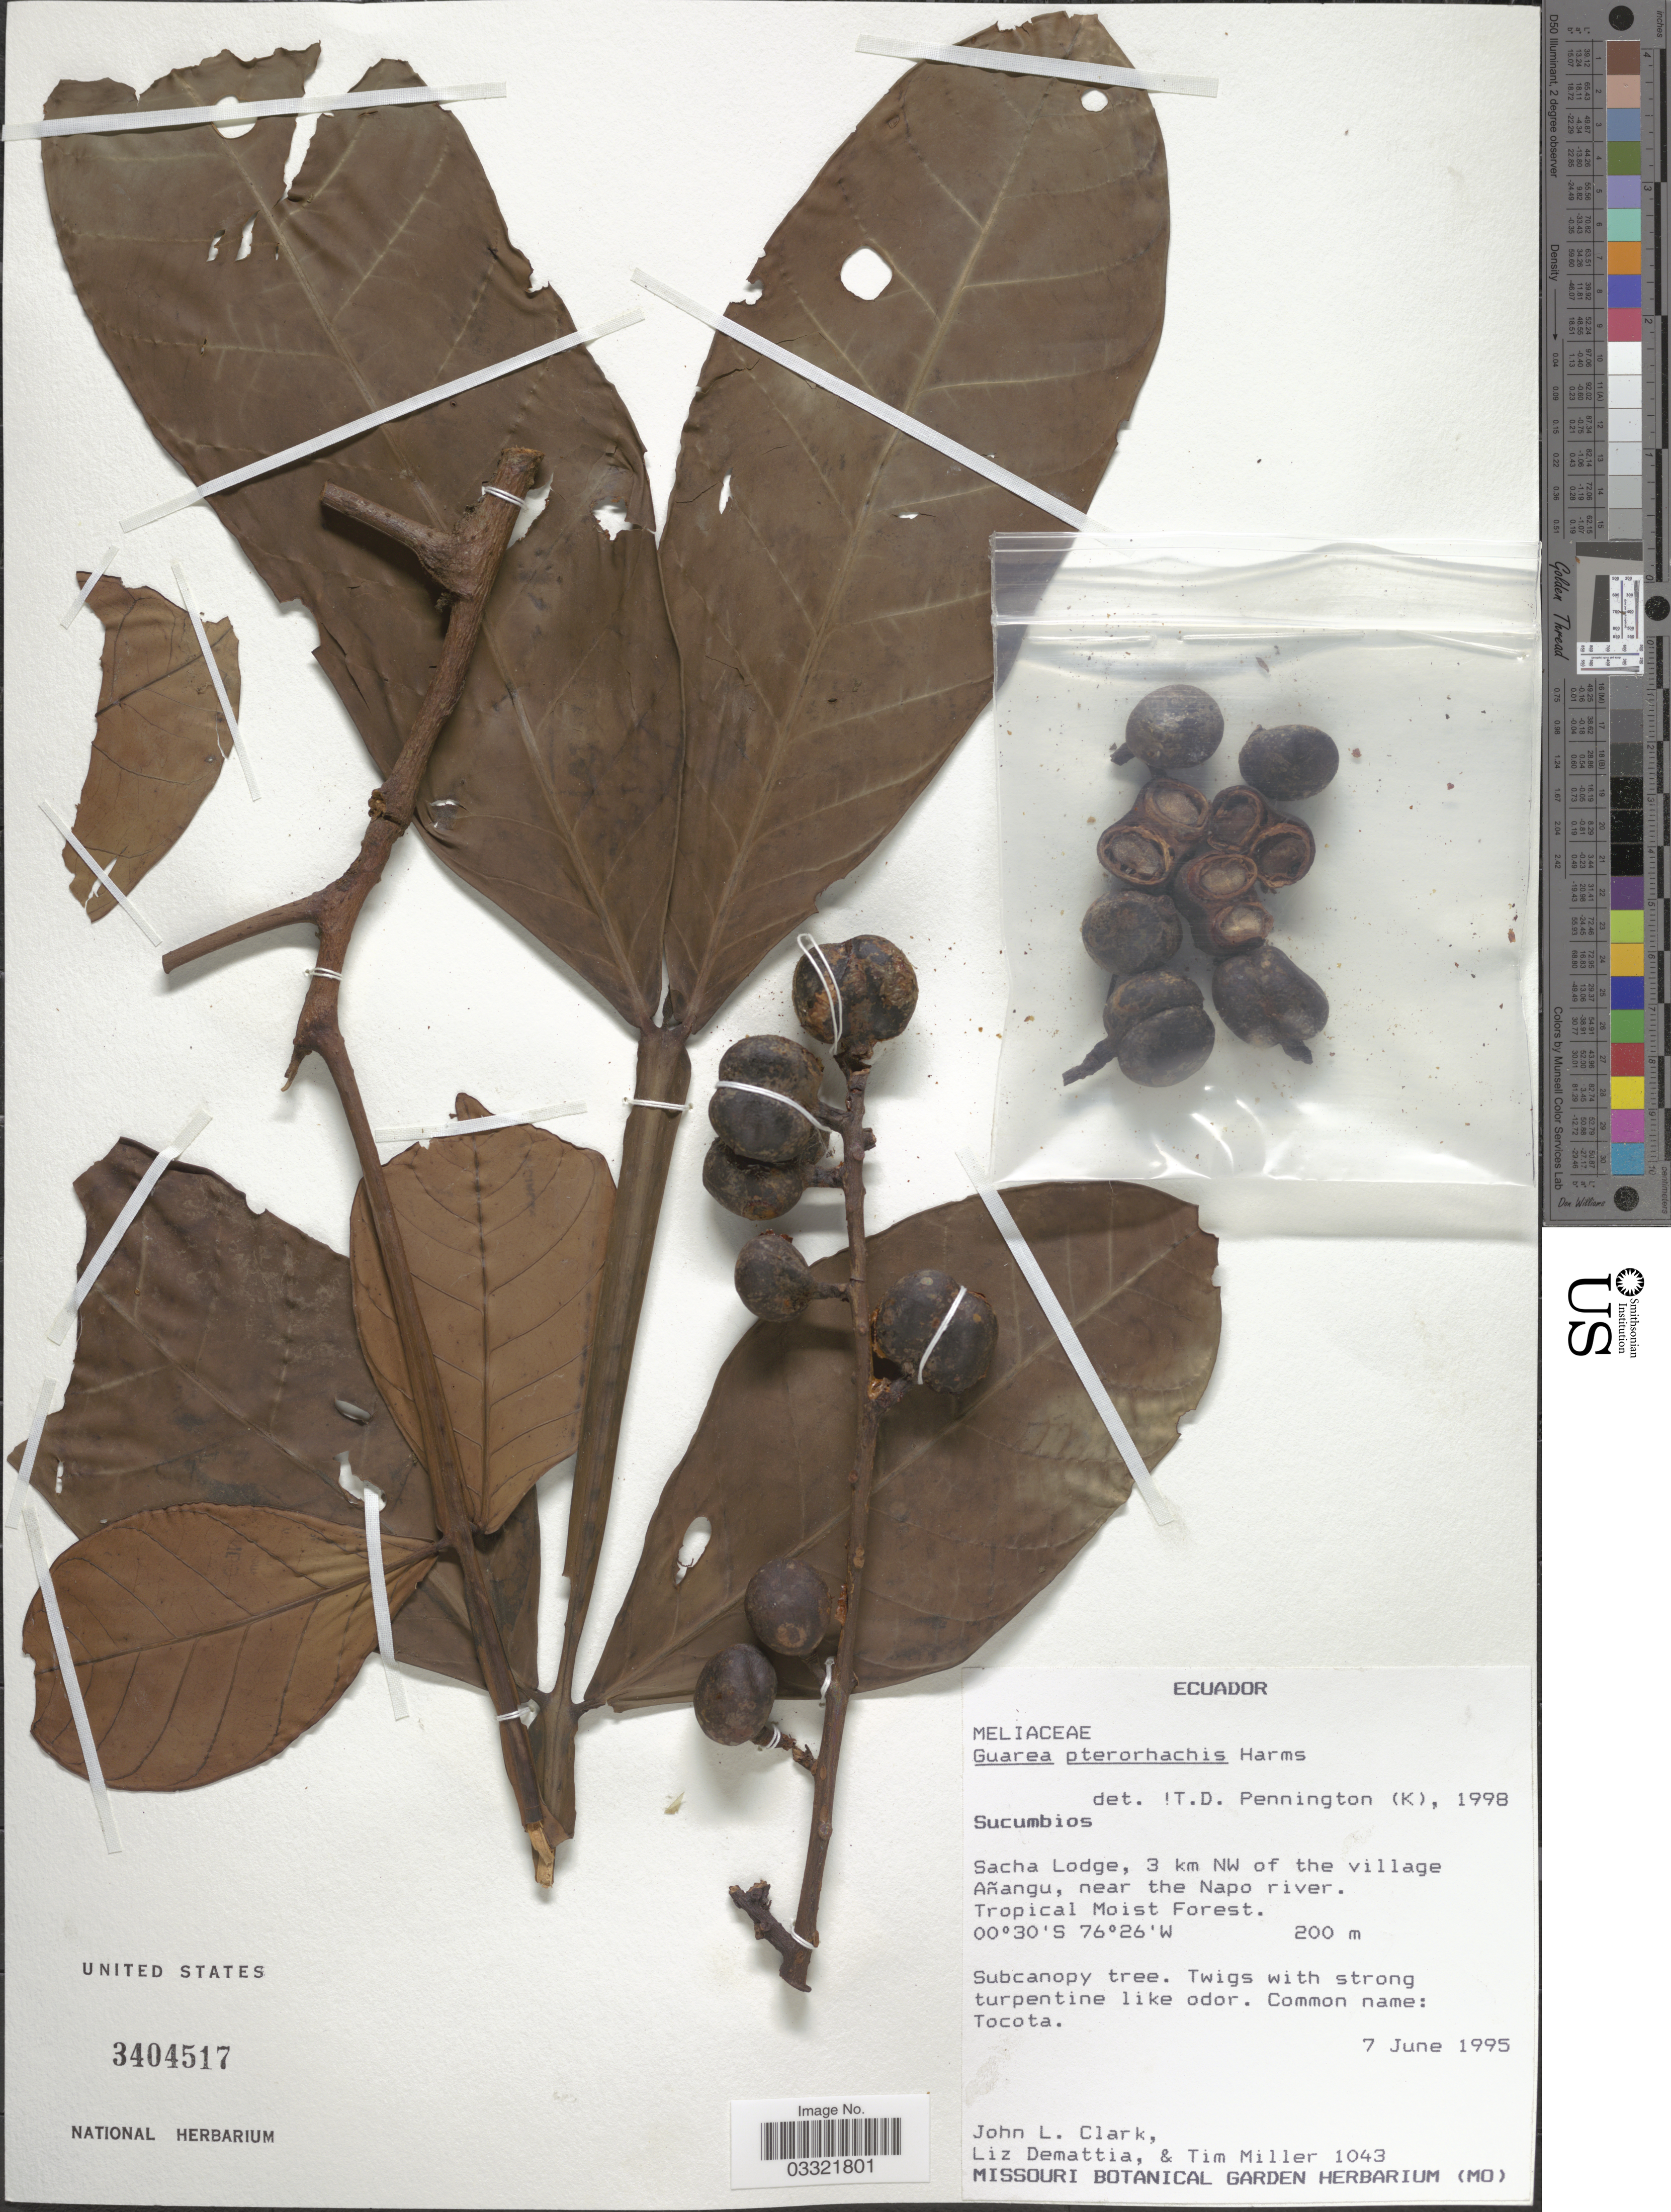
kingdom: Plantae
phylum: Tracheophyta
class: Magnoliopsida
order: Sapindales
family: Meliaceae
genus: Guarea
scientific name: Guarea pterorhachis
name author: Harms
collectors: J. L. Clark, L. Demattia & T. Miller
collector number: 1043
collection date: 1995-06-07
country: Ecuador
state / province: Sucumbíos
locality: Sacha Lodge, 3 km NW of the village Añangu, near the Napo river.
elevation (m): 200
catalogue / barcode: US 3404517